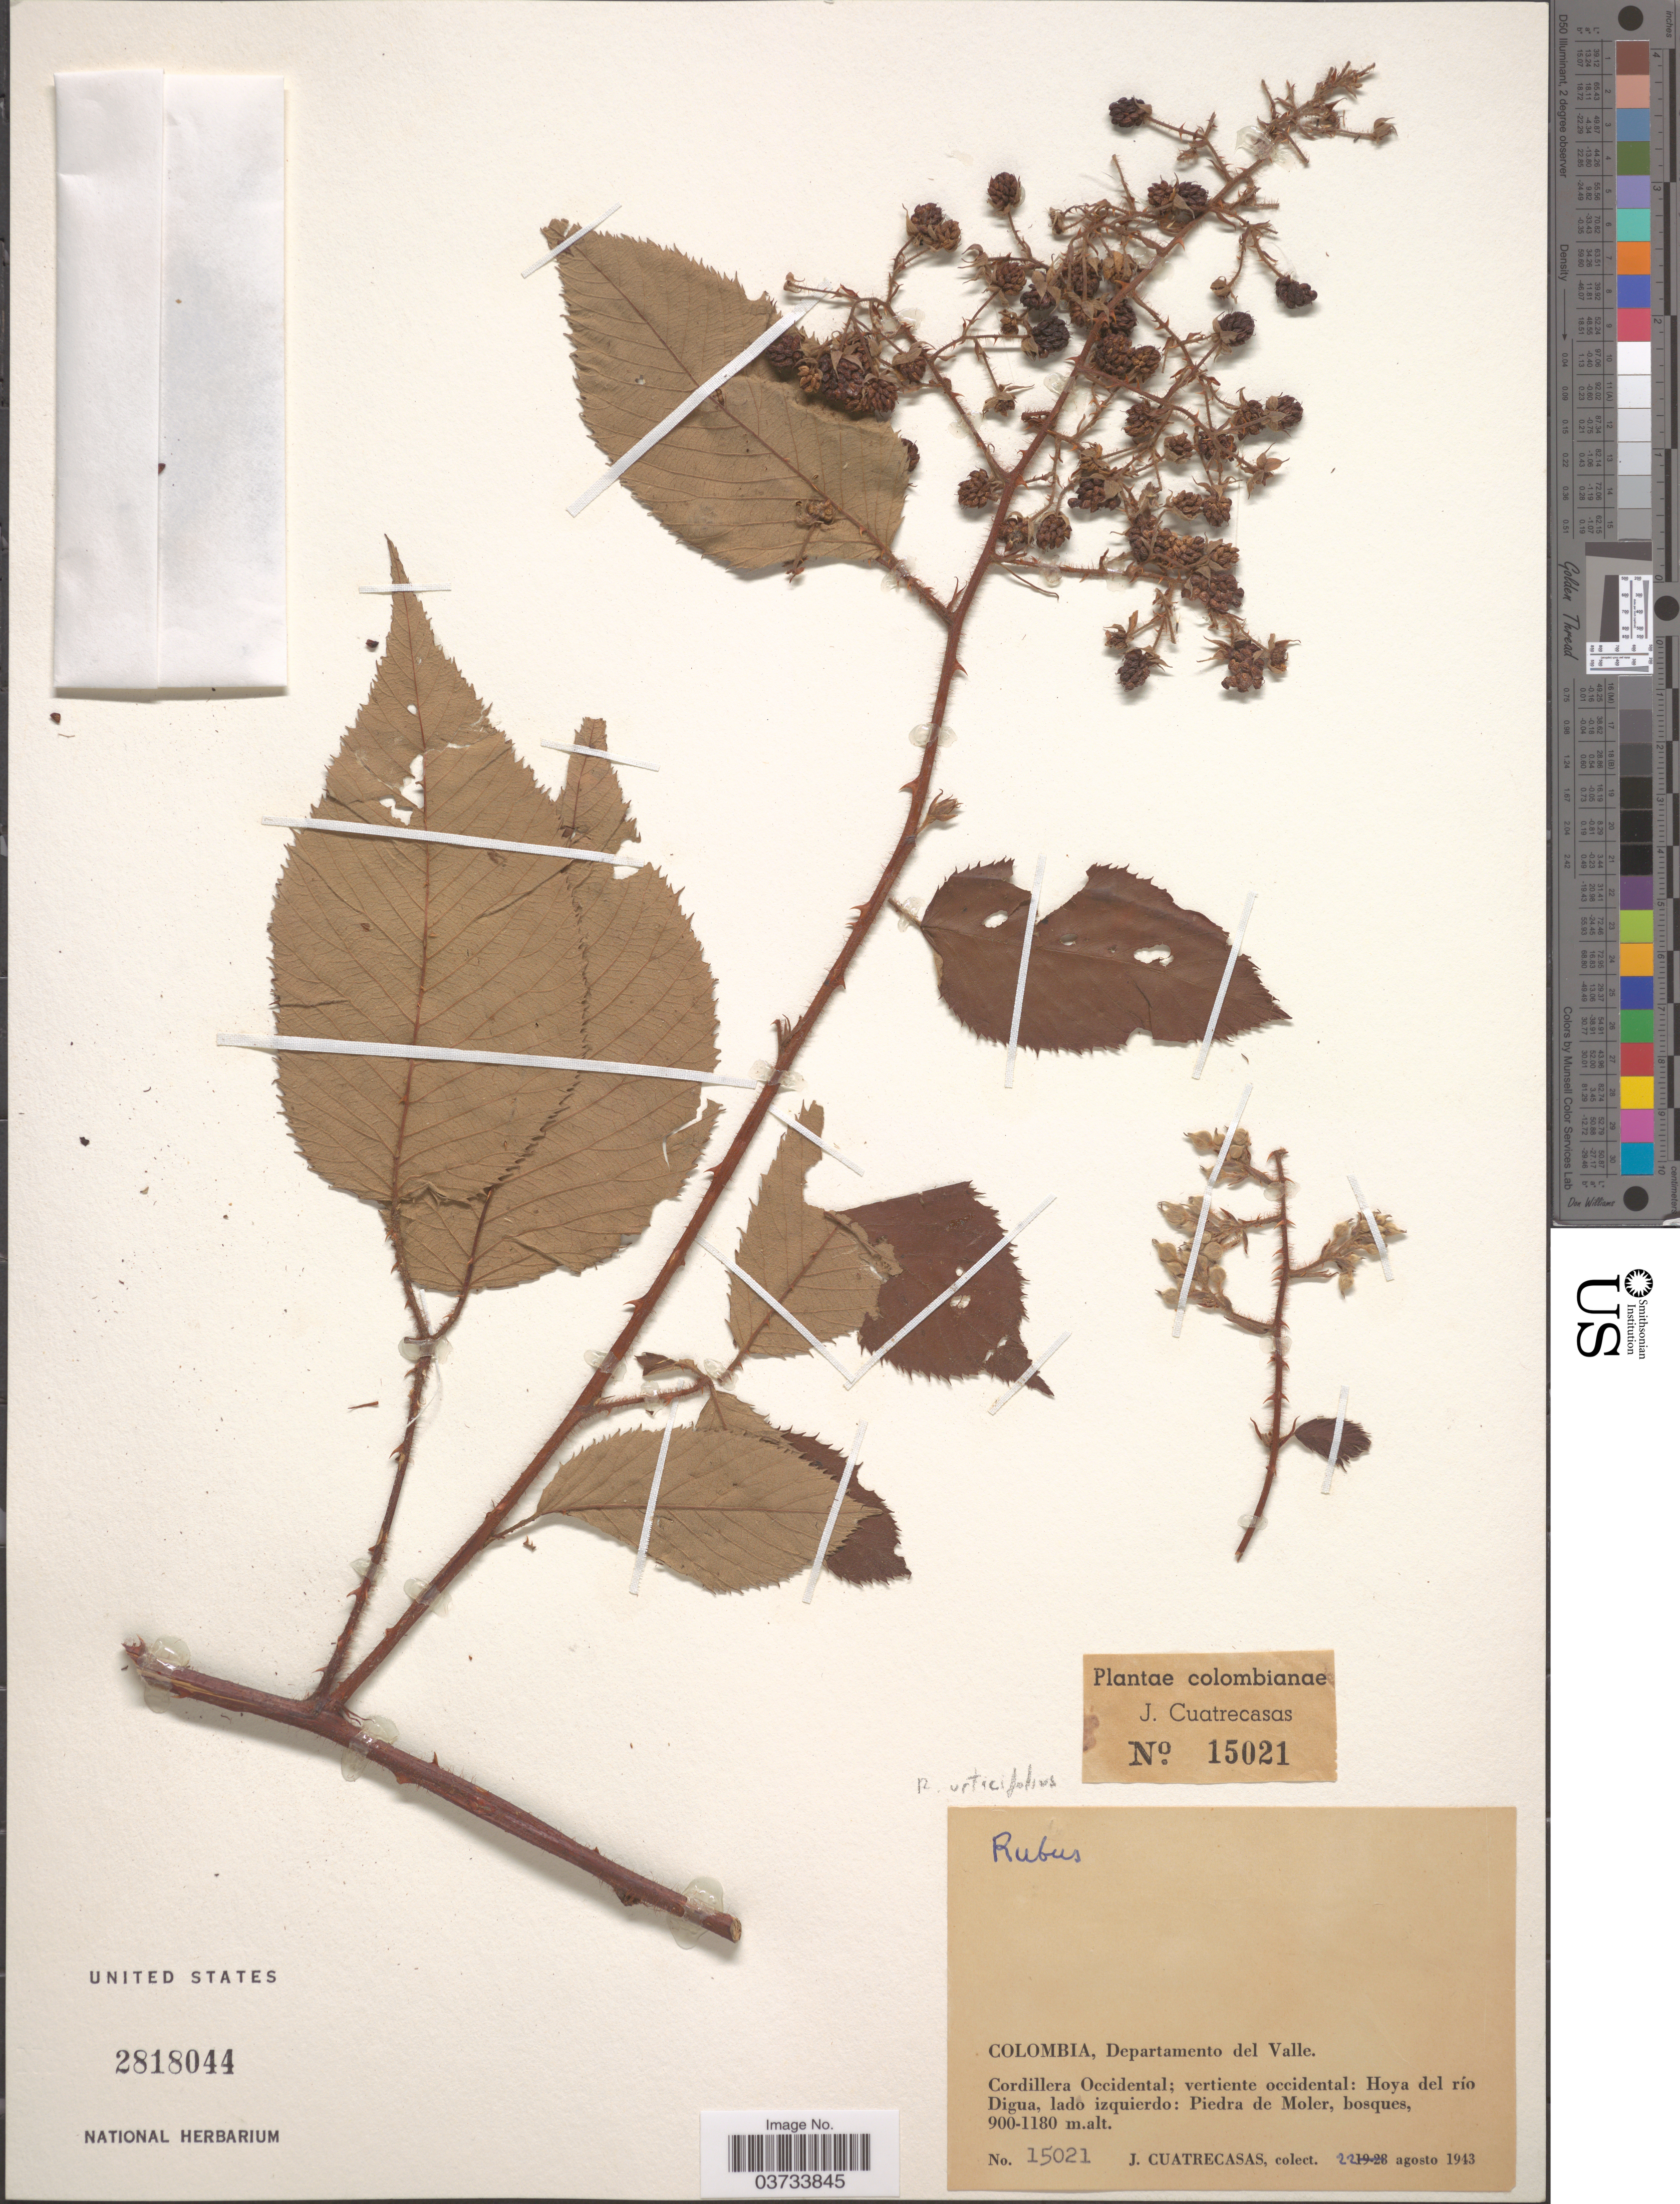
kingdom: Plantae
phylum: Tracheophyta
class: Magnoliopsida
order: Rosales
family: Rosaceae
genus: Rubus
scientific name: Rubus sp.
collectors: J. Cuatrecasas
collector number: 15021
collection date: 1943-08-22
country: Colombia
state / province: Valle del Cauca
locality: Departamento del Valle. Cordillera Occidental; vertiente occidental: Hoya del rio Digua, lado izquierdo: Piedra de Moler.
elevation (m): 900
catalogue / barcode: US 2818044